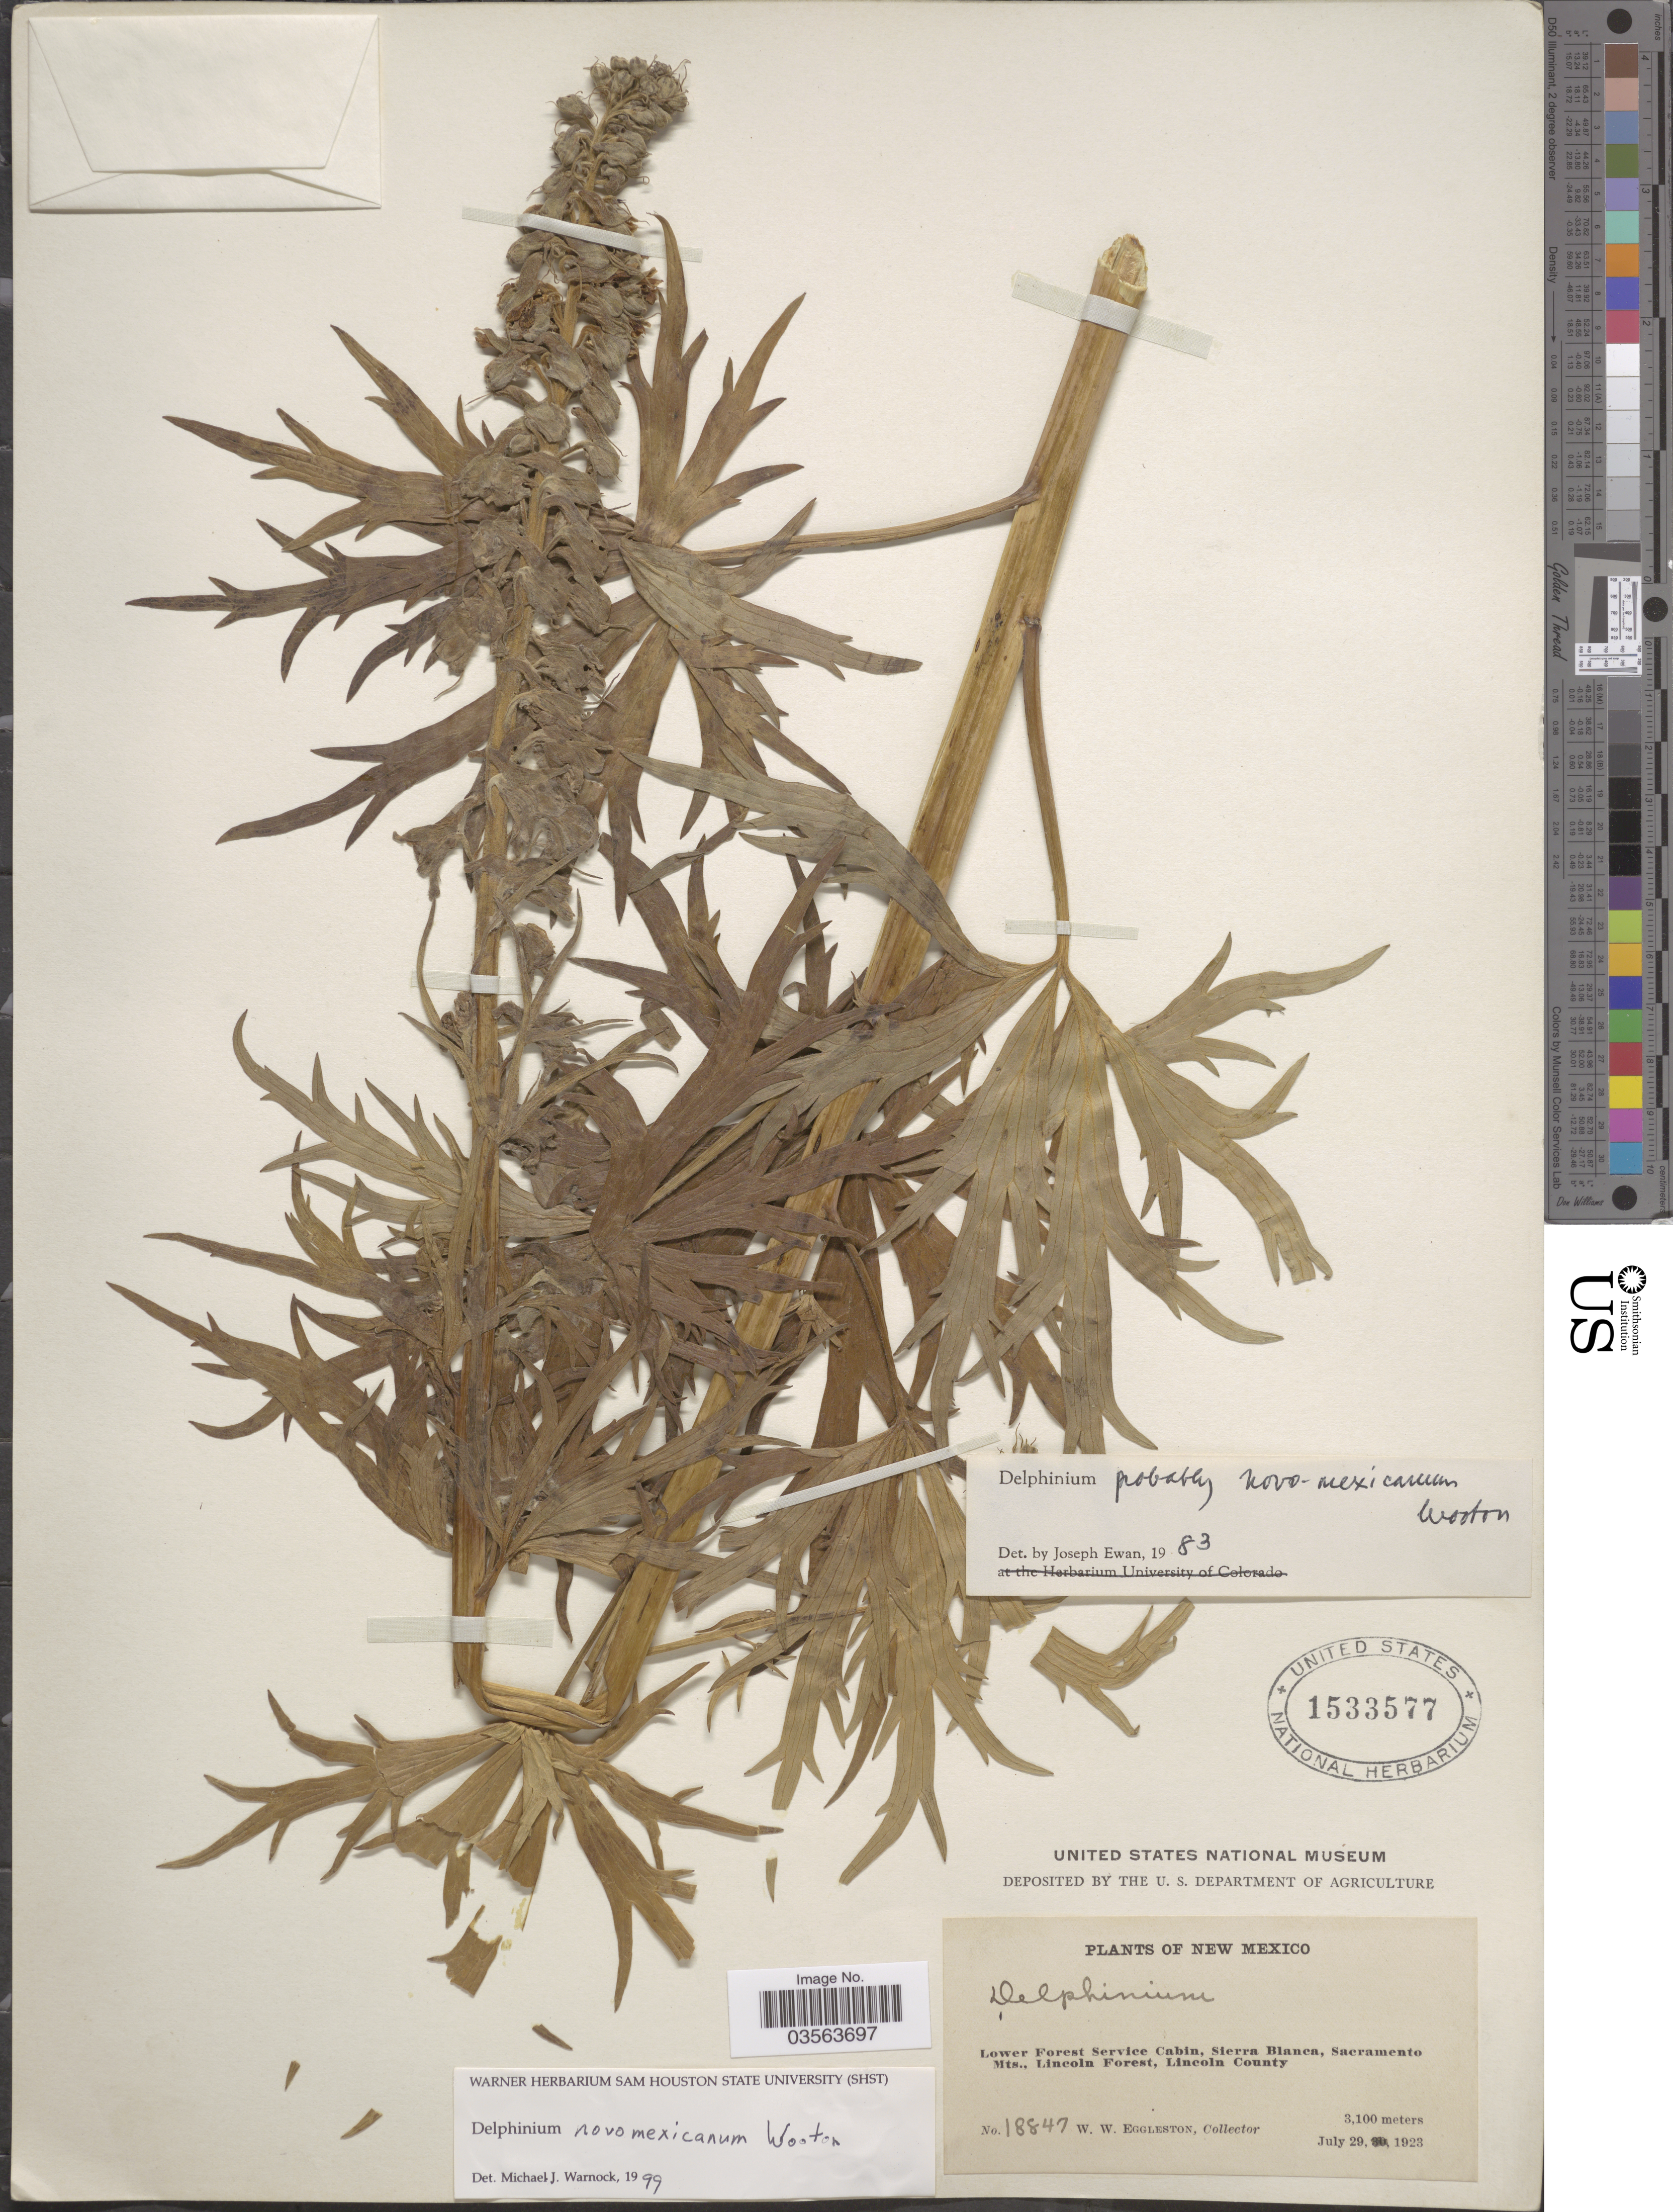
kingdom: Plantae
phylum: Tracheophyta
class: Magnoliopsida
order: Ranunculales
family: Ranunculaceae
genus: Delphinium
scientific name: Delphinium novomexicanum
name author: Wooton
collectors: W. W. Eggleston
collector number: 18847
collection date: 1923-07-29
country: United States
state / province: New Mexico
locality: Lower Forest Service Cabin, Sierra Blanca, Sacramento Mts., Lincoln Forest, Lincoln County.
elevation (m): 3100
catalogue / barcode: US 1533577